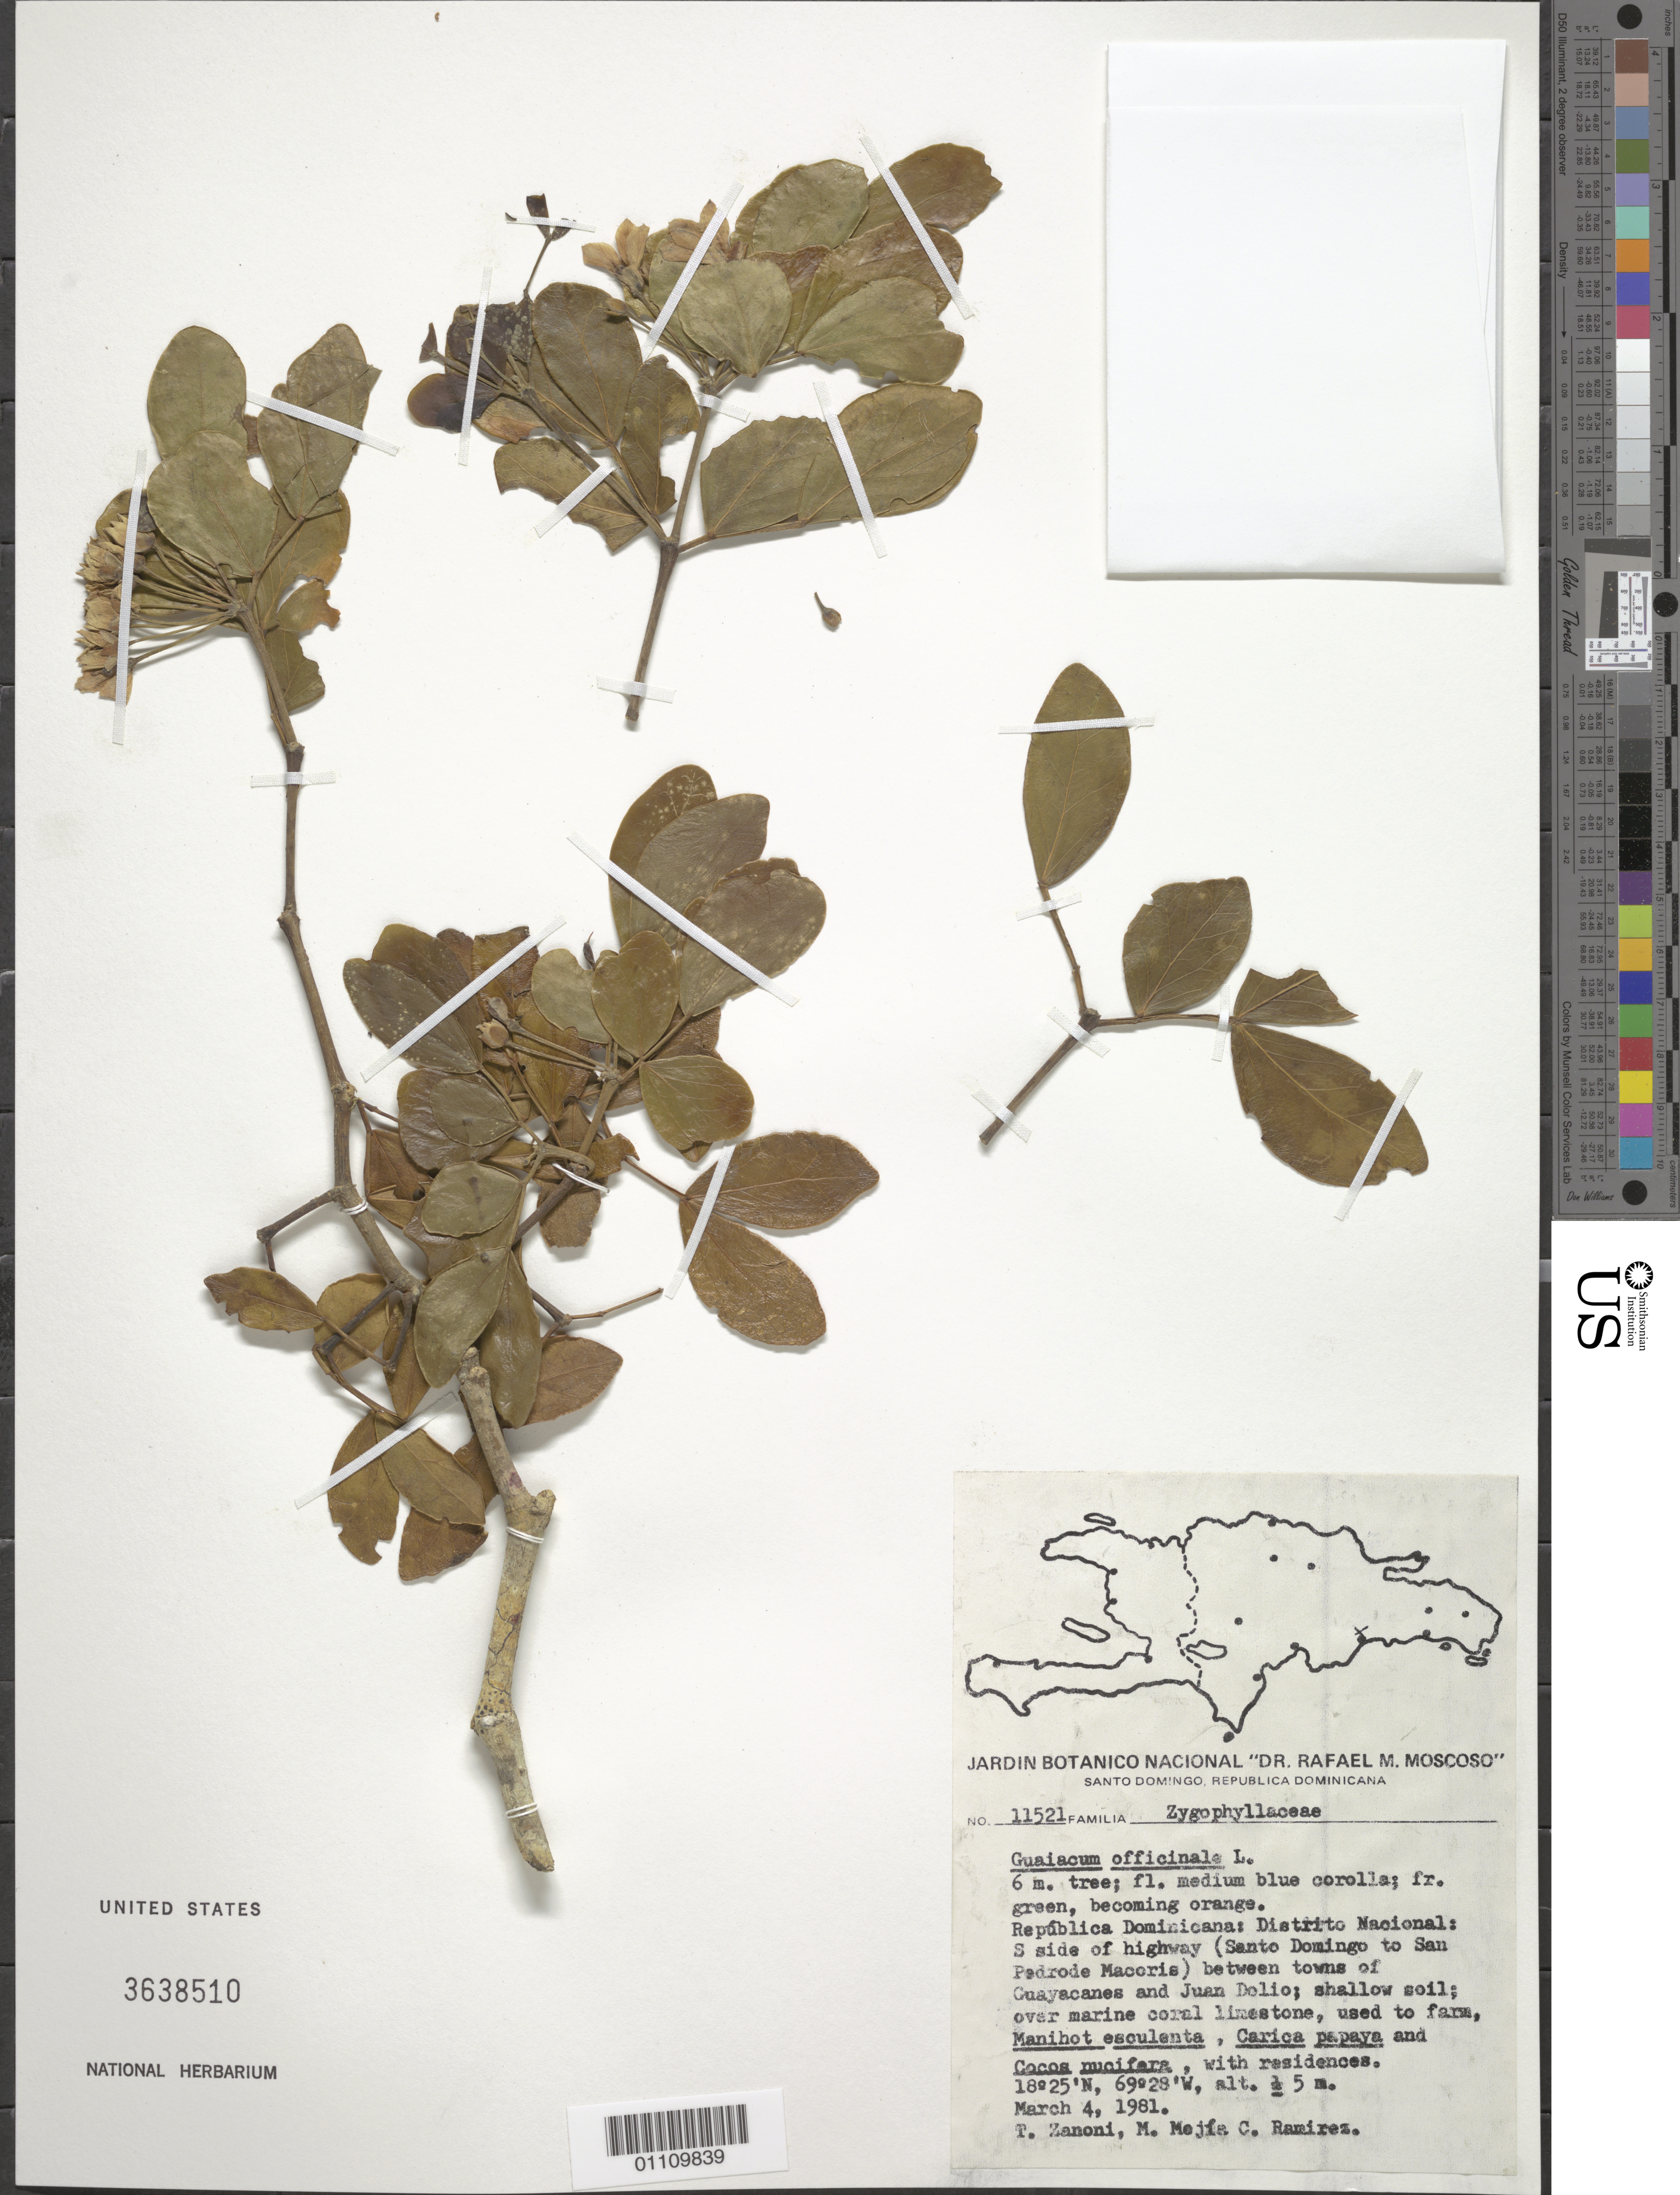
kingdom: Plantae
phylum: Tracheophyta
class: Magnoliopsida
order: Zygophyllales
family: Zygophyllaceae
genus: Guaiacum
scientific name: Guaiacum officinale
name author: L.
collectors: T. A. Zanoni, M. Mejia & C. Ramirez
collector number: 11521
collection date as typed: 04 Mar 1981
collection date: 1981-03-04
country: Dominican Republic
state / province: Distrito Nacional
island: Hispaniola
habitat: Shallow soil, over marine coral limestone, used to farm, Manihot esculenta, Carica papaya and Cocos nucifera, with residences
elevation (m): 5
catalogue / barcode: US 3638510